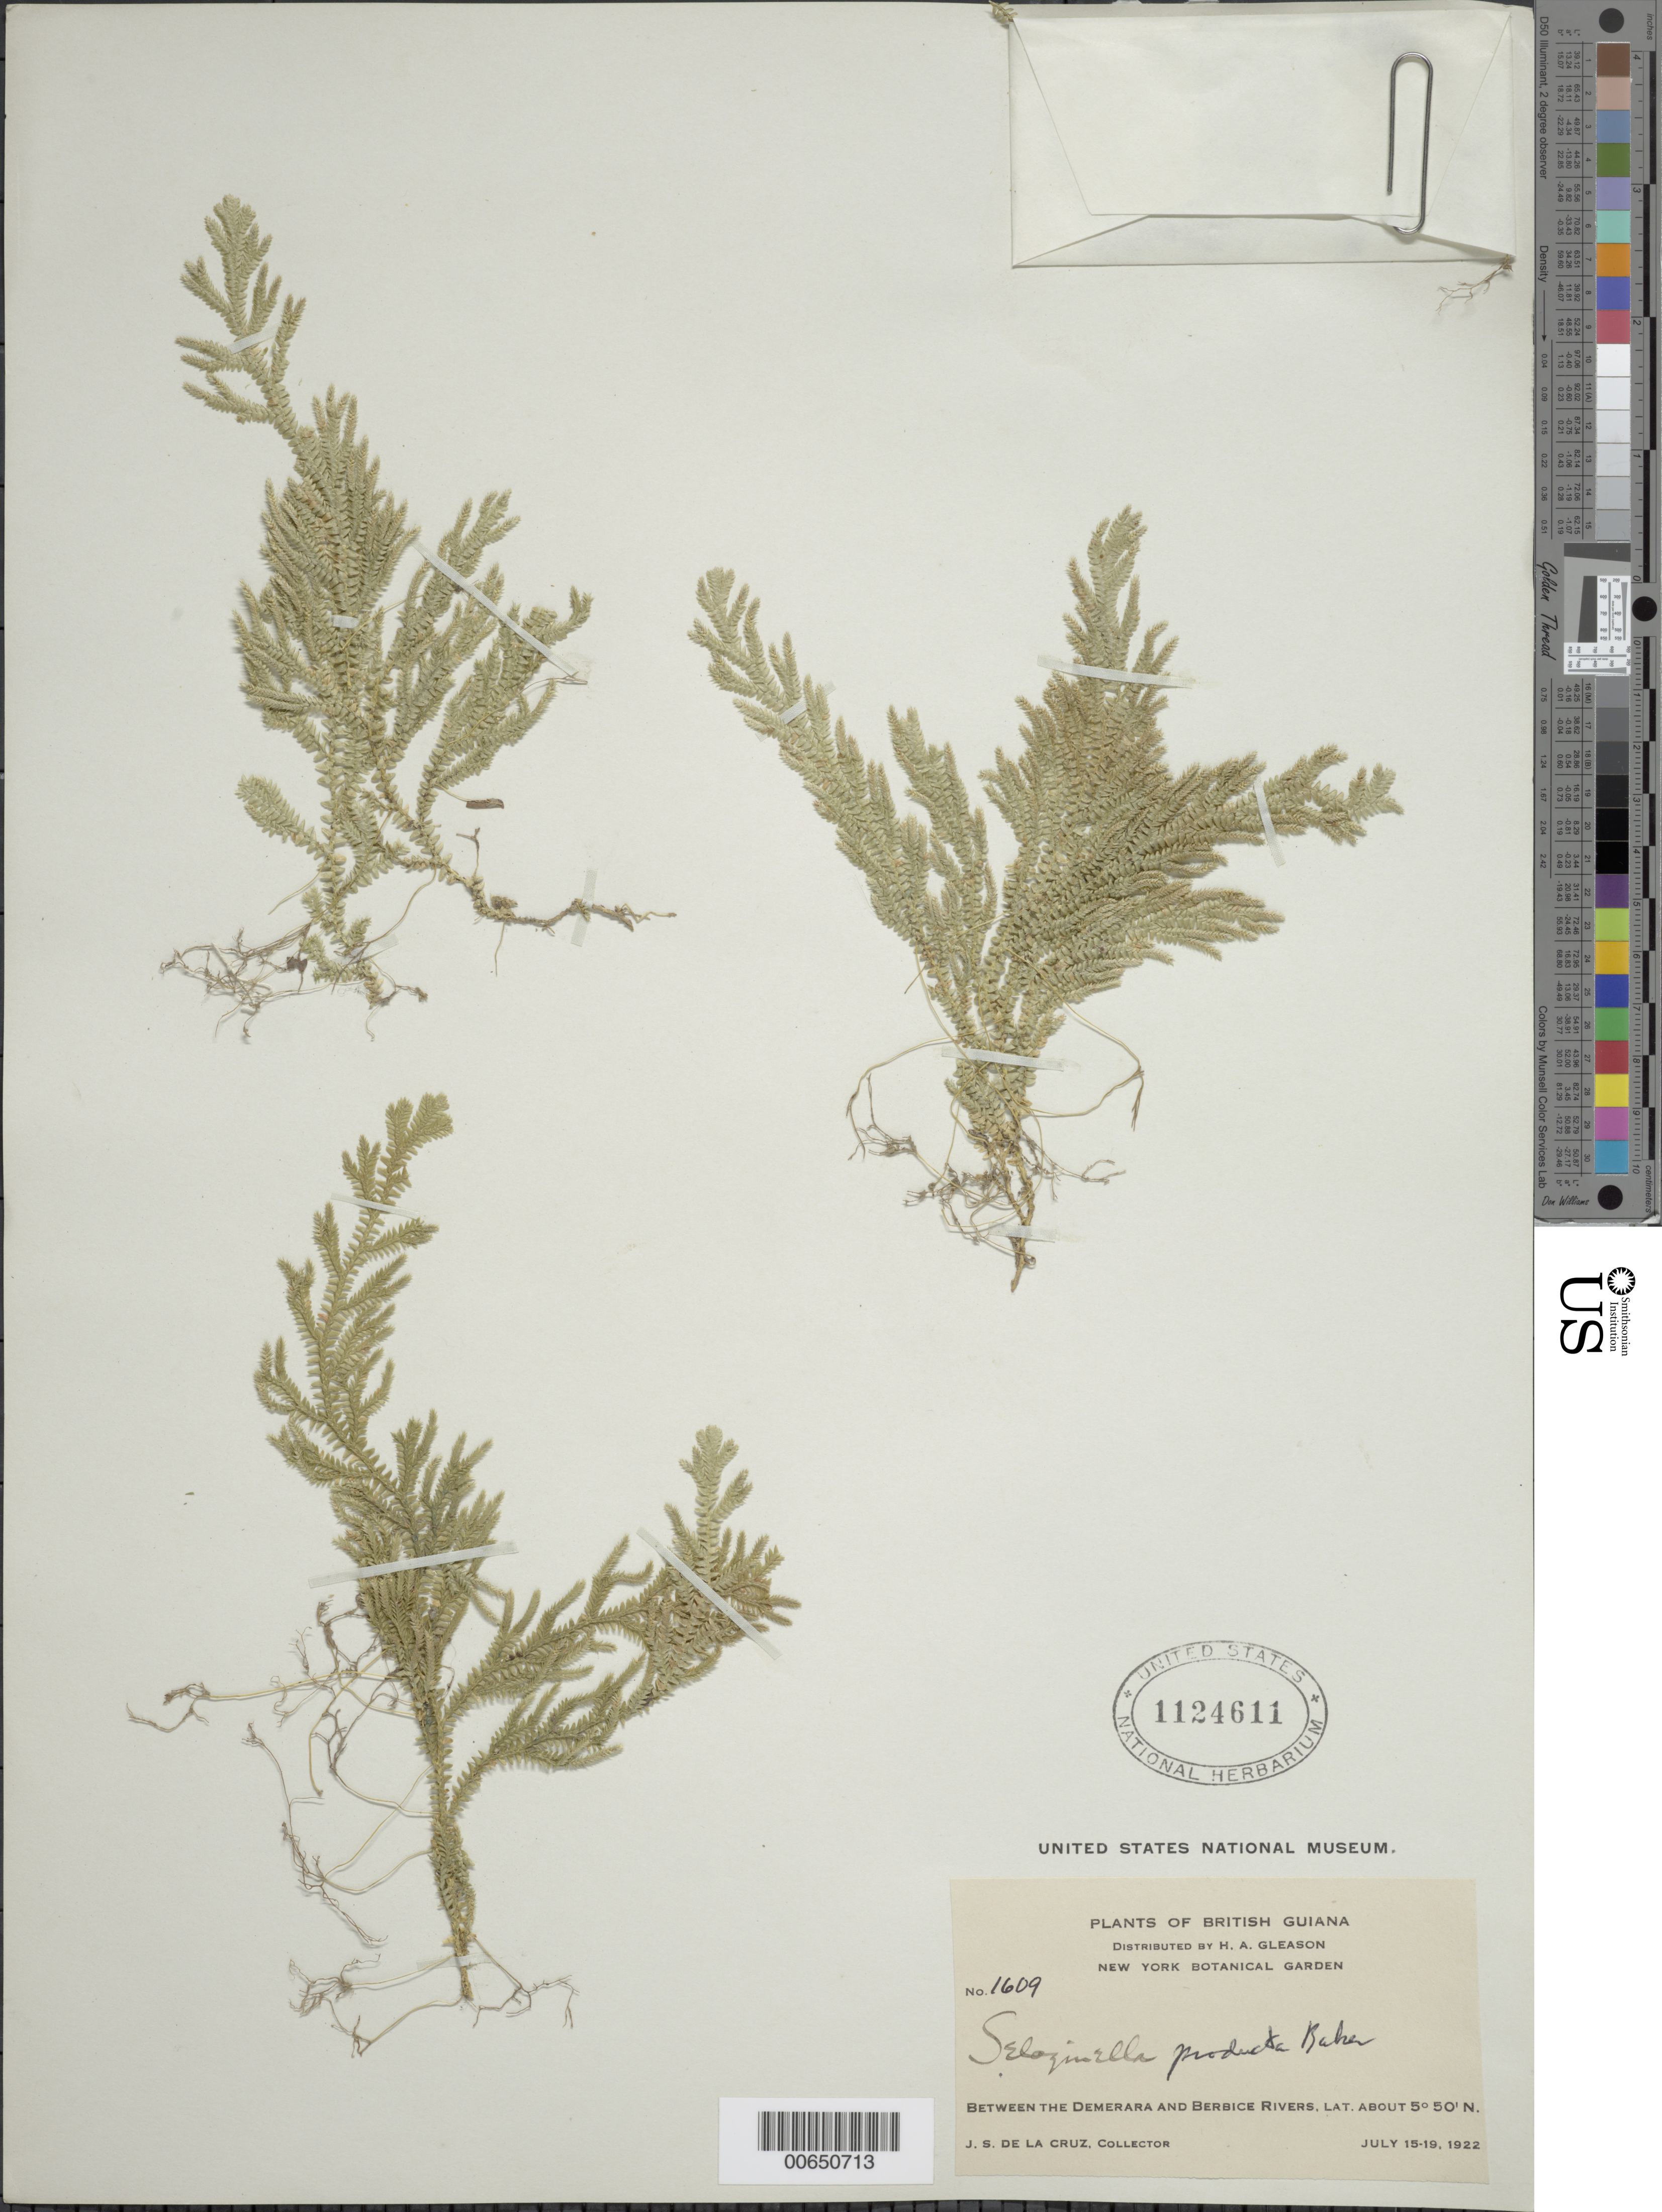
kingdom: Plantae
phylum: Tracheophyta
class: Lycopodiopsida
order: Selaginellales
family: Selaginellaceae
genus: Selaginella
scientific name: Selaginella producta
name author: Baker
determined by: Lellinger, David B., (BOT), Smithsonian Institution - National Museum of Natural History (UNITED STATES)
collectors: J. S. de la Cruz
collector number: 1609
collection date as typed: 15-Jul-22 to 19-Jul-22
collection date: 1922-07-15/1922-07-19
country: Guyana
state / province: U. Demerara-Berbice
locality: Demerara River to the Berbice River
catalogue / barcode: US 1124611